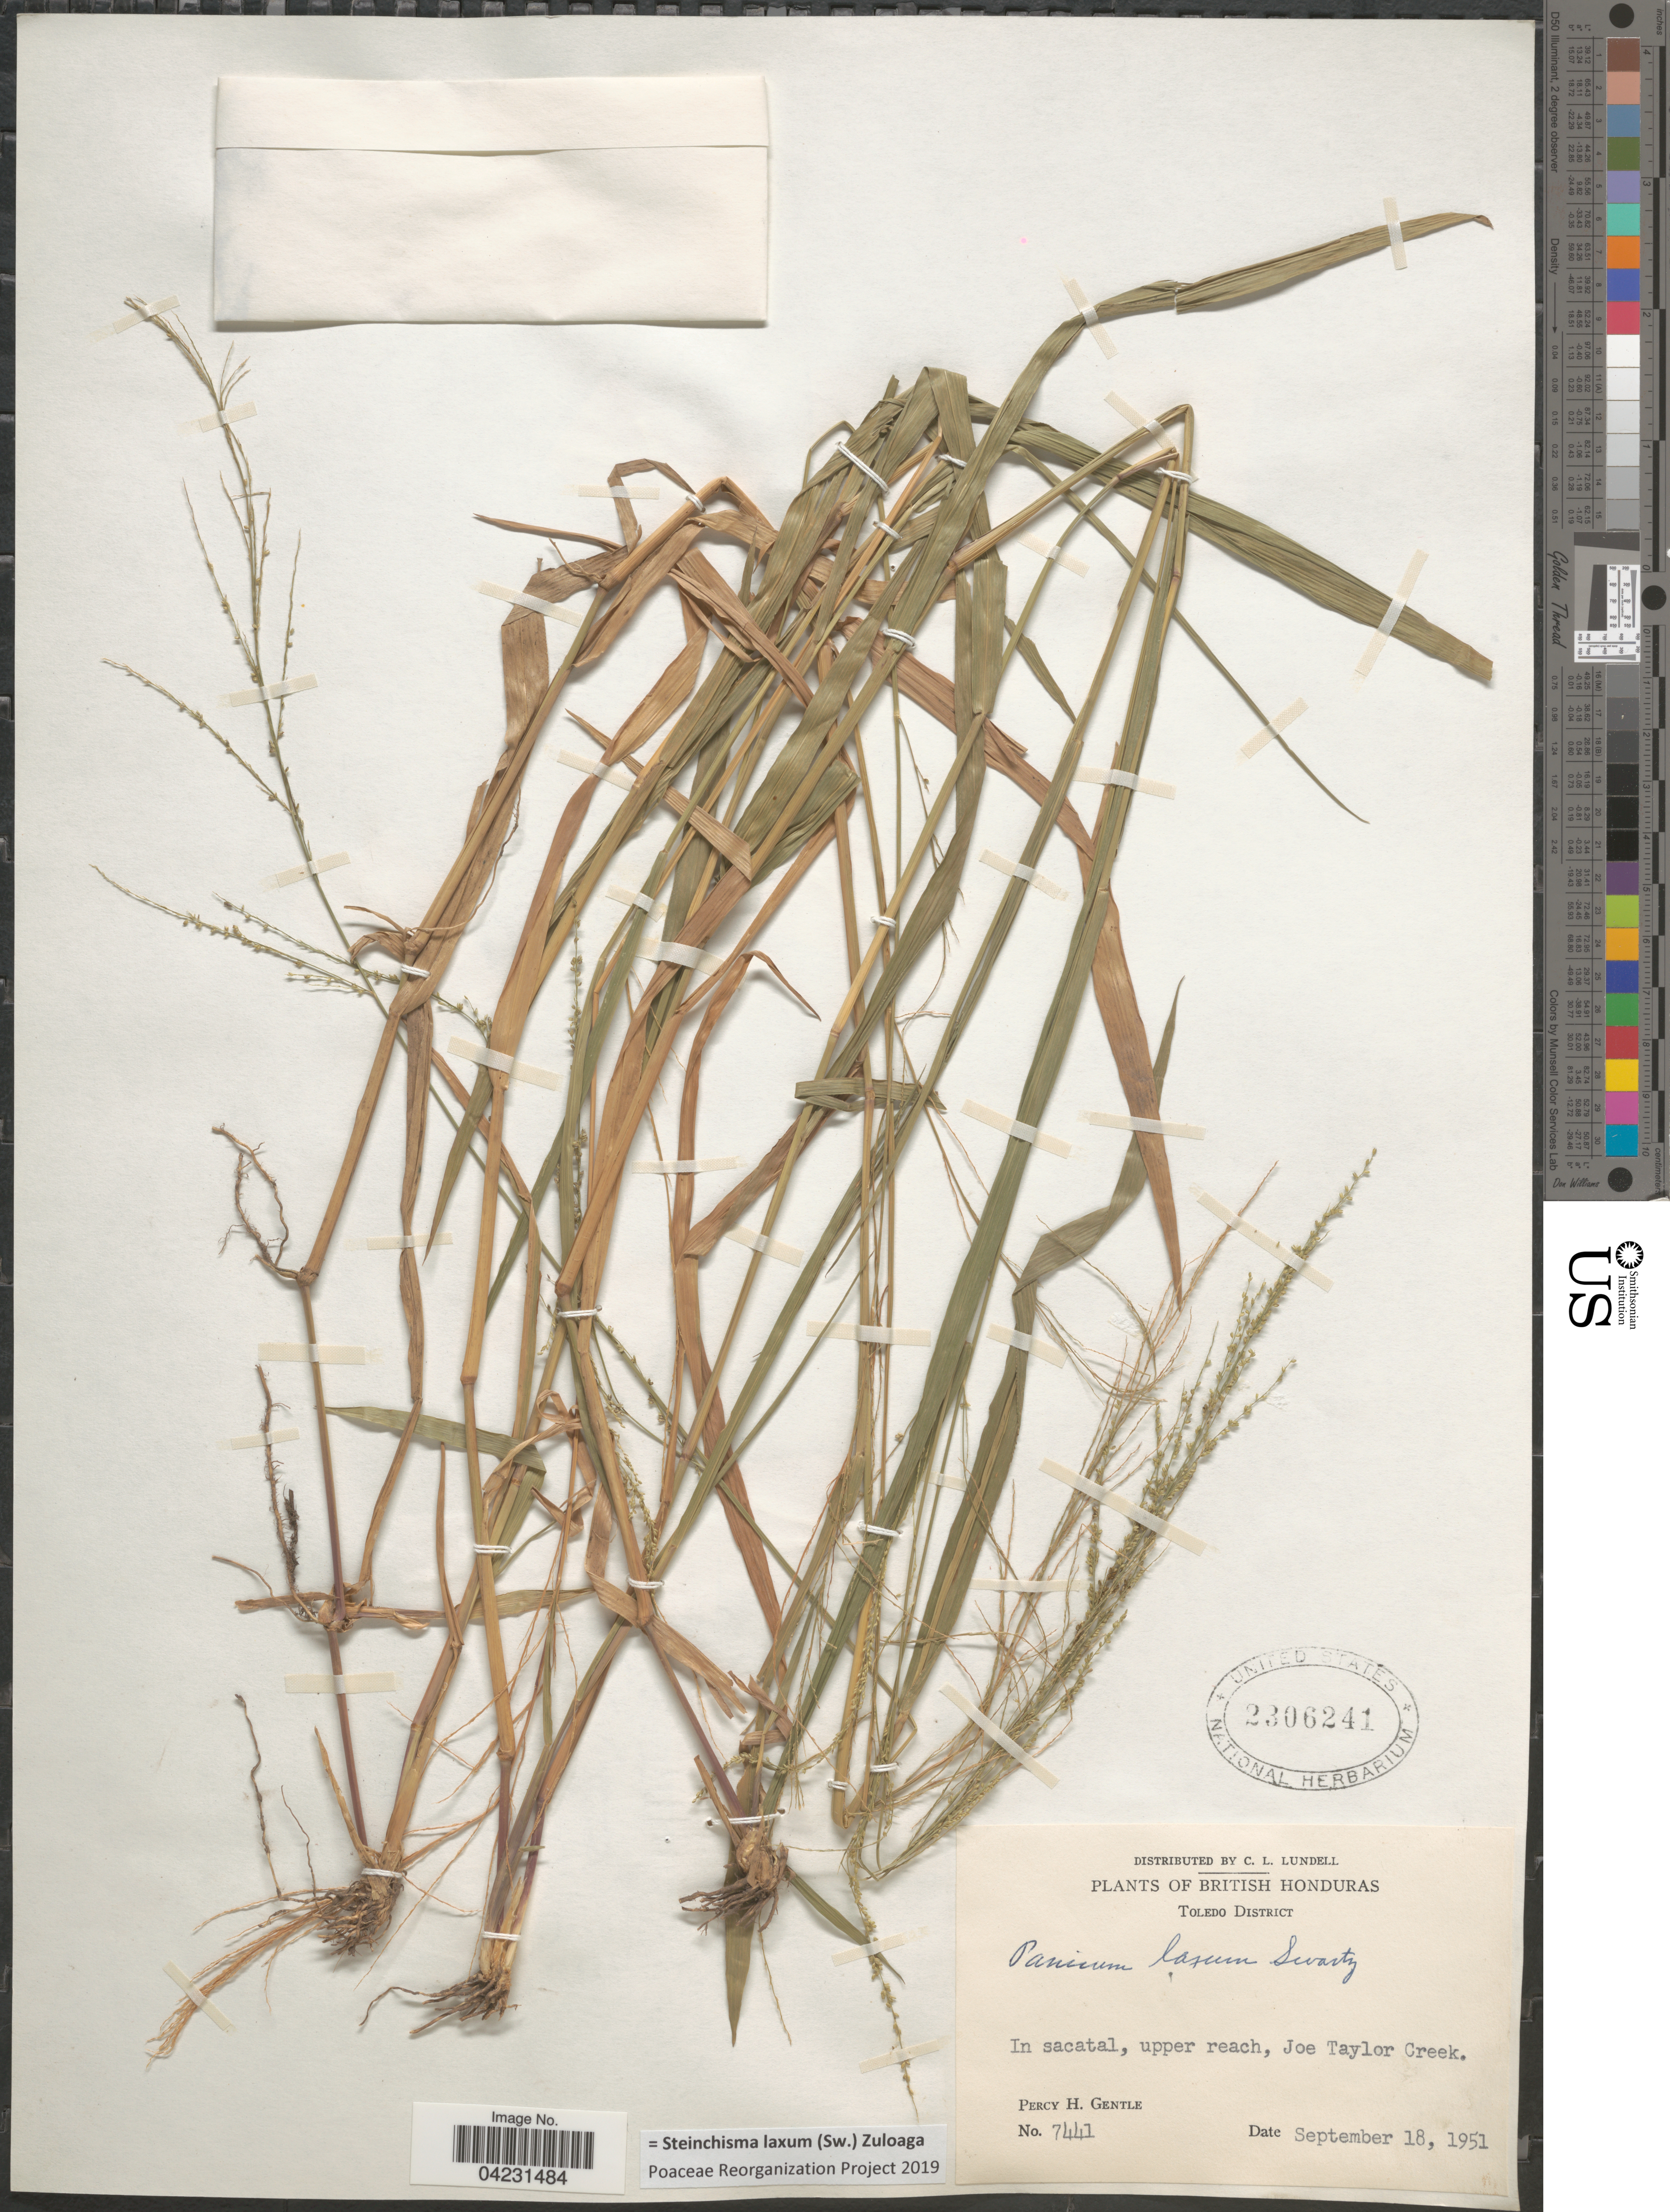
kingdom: Plantae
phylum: Tracheophyta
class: Liliopsida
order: Poales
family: Poaceae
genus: Steinchisma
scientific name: Steinchisma laxum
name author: (Sw.) Zuloaga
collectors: P. H. Gentle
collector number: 7441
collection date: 1951-09-18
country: Belize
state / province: Toledo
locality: British Honduras. Toledo District. In sacatal, upper beach, Joe Taylor Creek.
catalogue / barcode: US 2306241